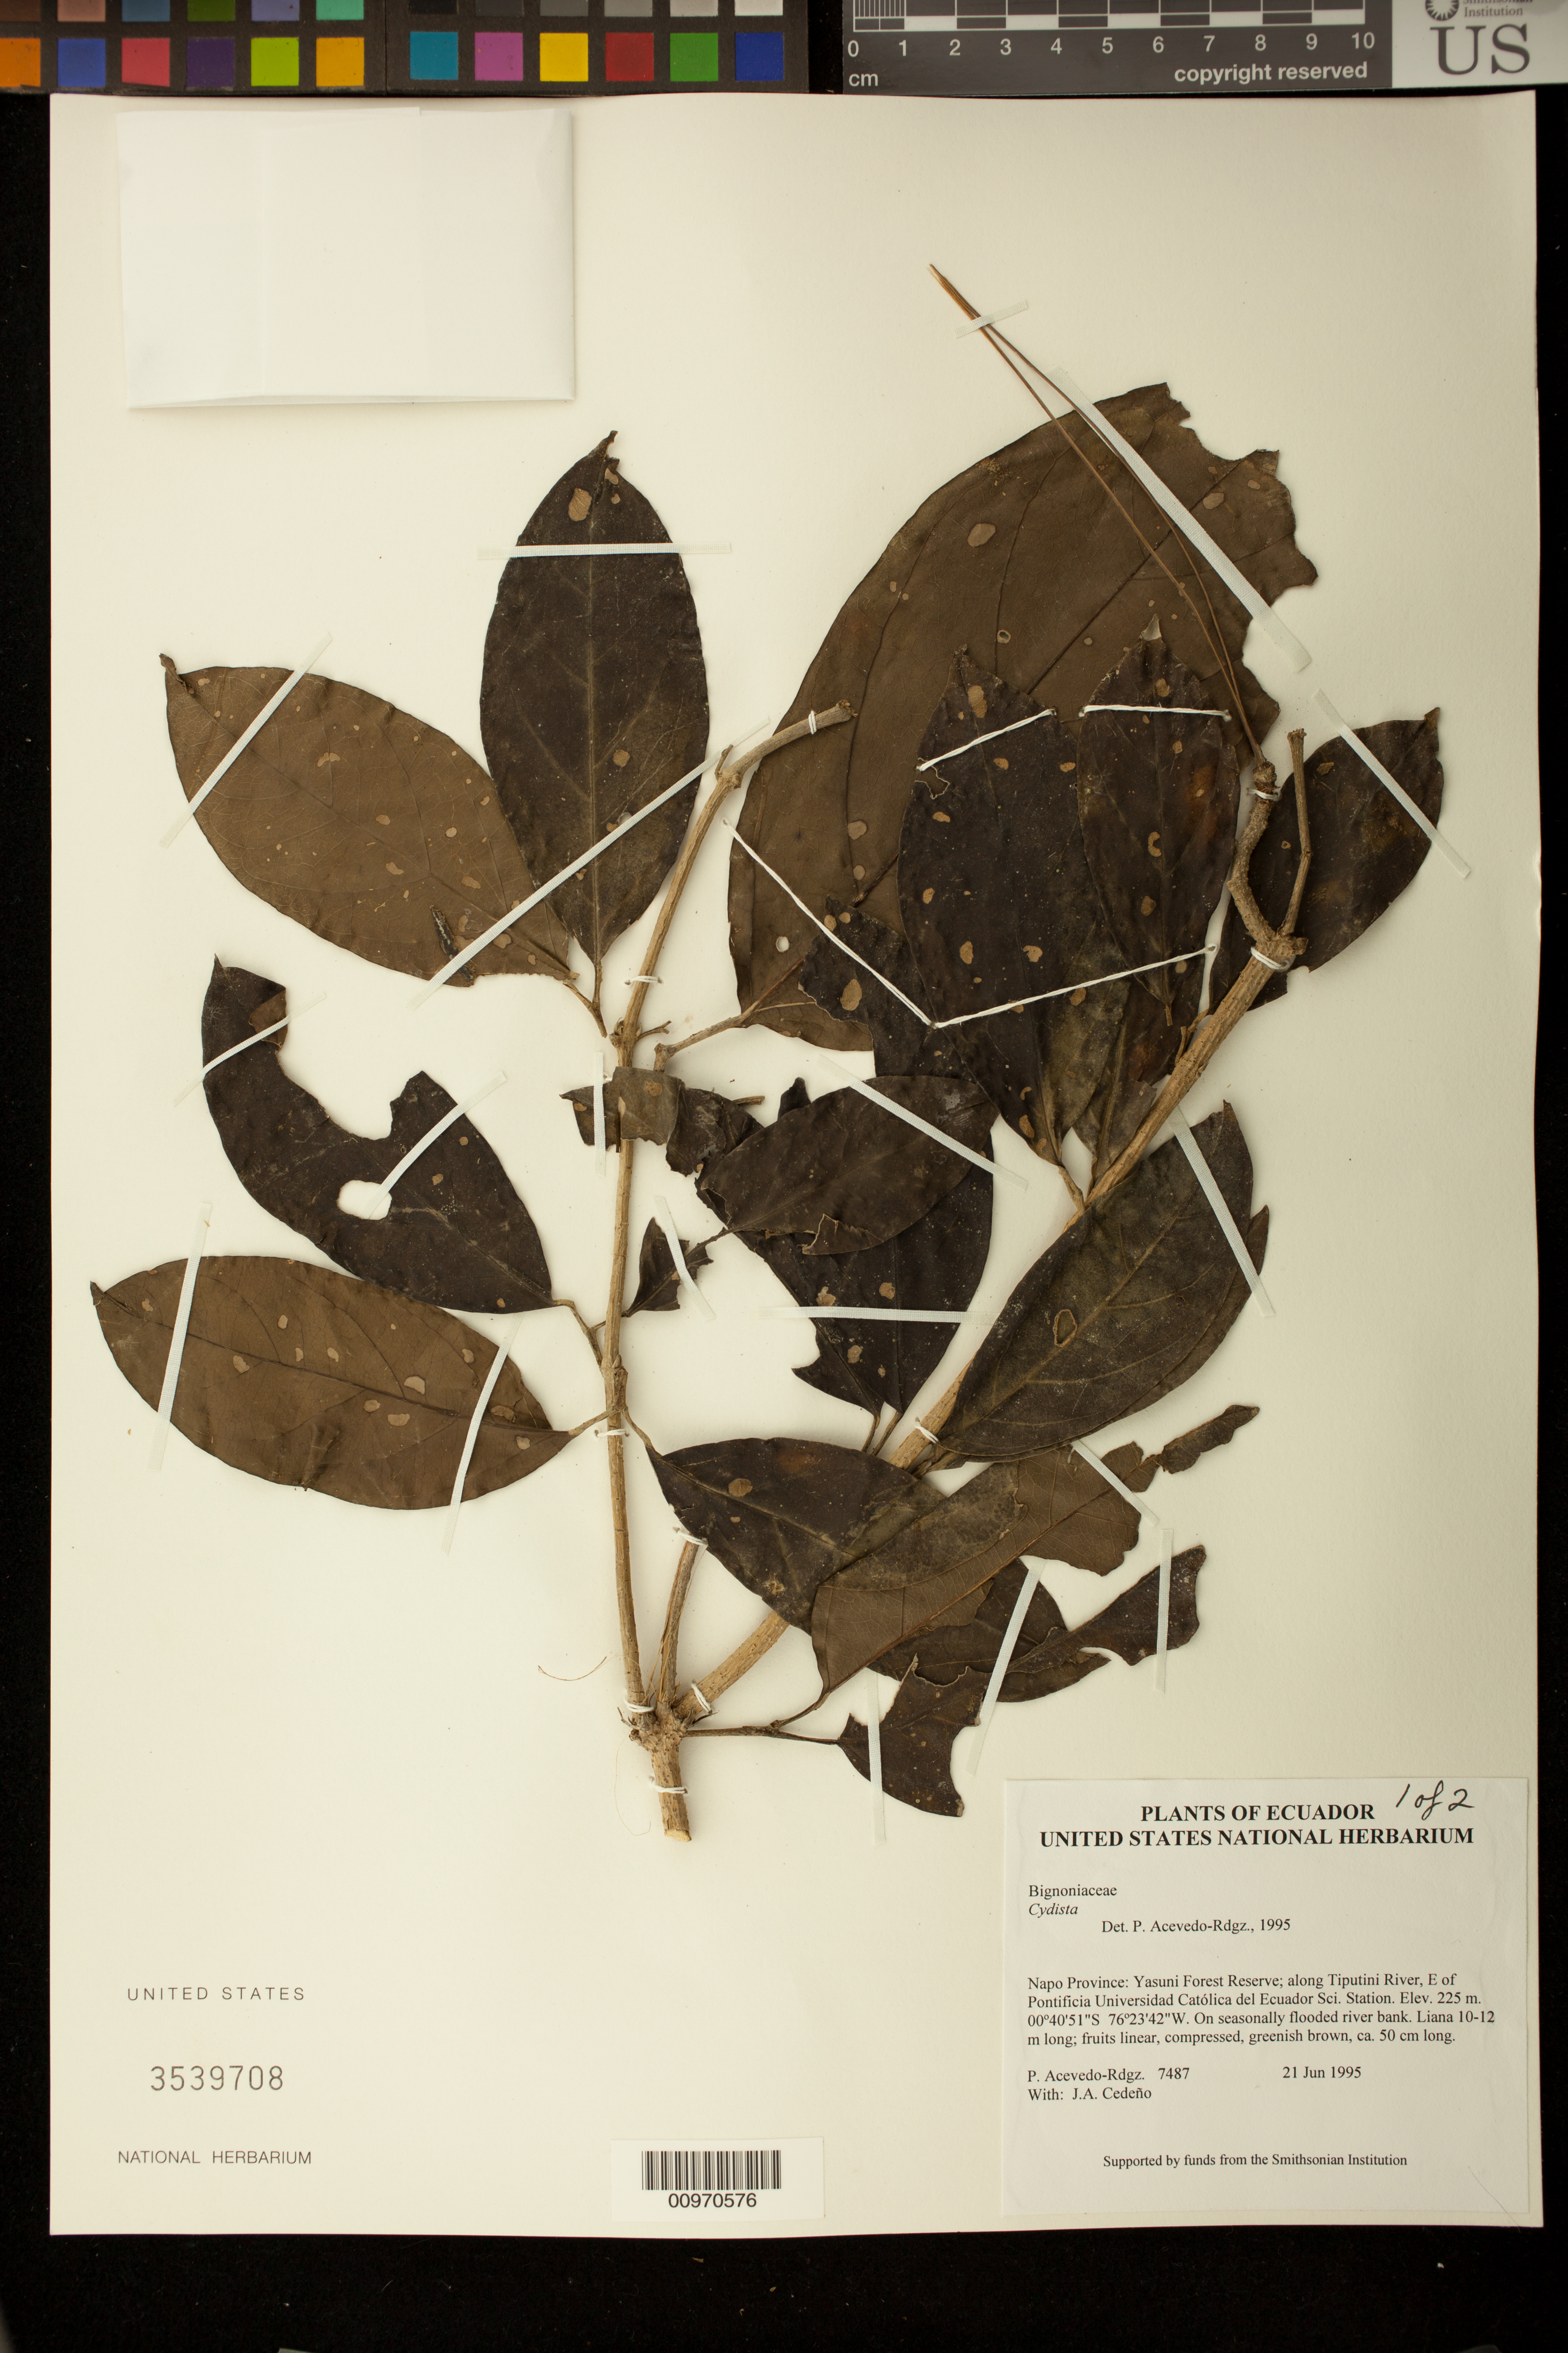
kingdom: Plantae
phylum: Tracheophyta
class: Magnoliopsida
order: Lamiales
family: Bignoniaceae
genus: Tanaecium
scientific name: Tanaecium pyramidatum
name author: (Rich.) L.G. Lohmann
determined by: Strong, M. T., (US), Smithsonian Institution - National Museum of Natural History (UNITED STATES)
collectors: P. Acevedo-Rodr. & J. A. Cedeño M.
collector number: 7487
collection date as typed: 21 Jun 1995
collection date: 1995-06-21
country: Ecuador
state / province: Napo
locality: Yasuni Forest Reserve; along Tiputini River, E of Pontificia Universidad Católica del Ecuador Sci. Station.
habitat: On seasonally flooded river bank.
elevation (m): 225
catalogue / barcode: US 3539708